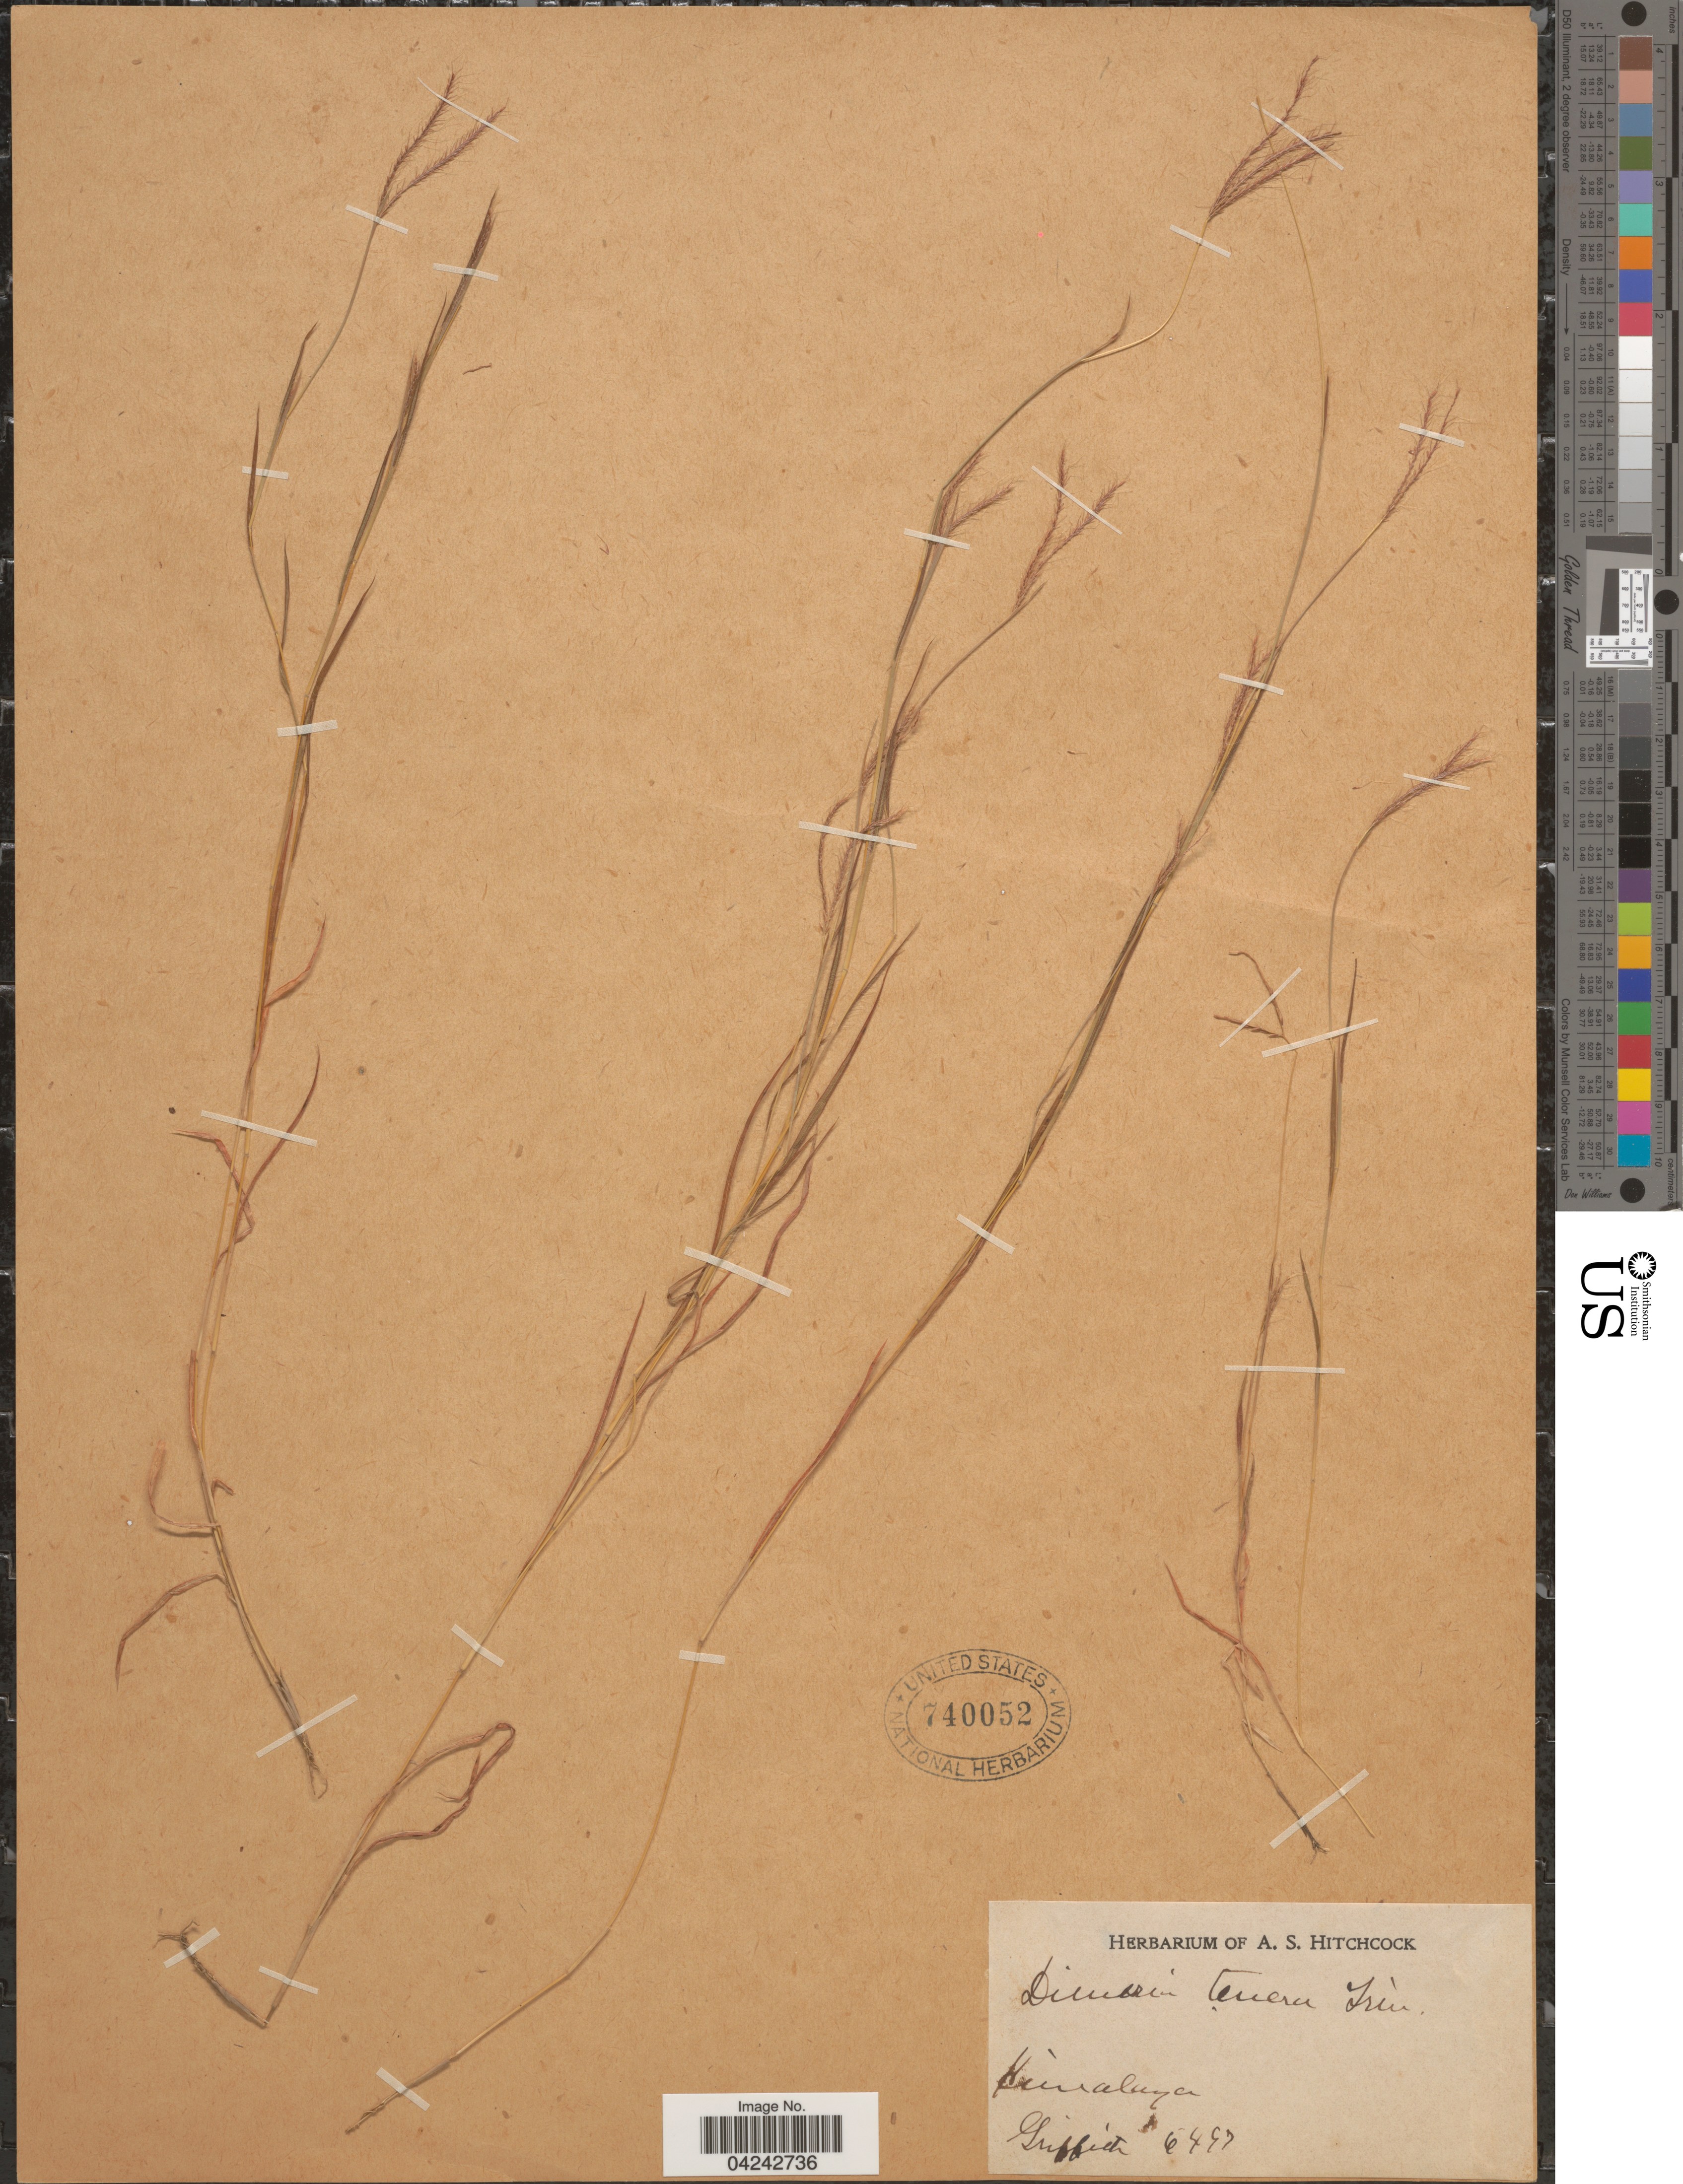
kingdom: Plantae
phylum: Tracheophyta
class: Liliopsida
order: Poales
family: Poaceae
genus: Dimeria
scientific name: Dimeria ornithopoda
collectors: -. Griffith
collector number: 6497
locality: Himalaya.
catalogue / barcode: US 740052